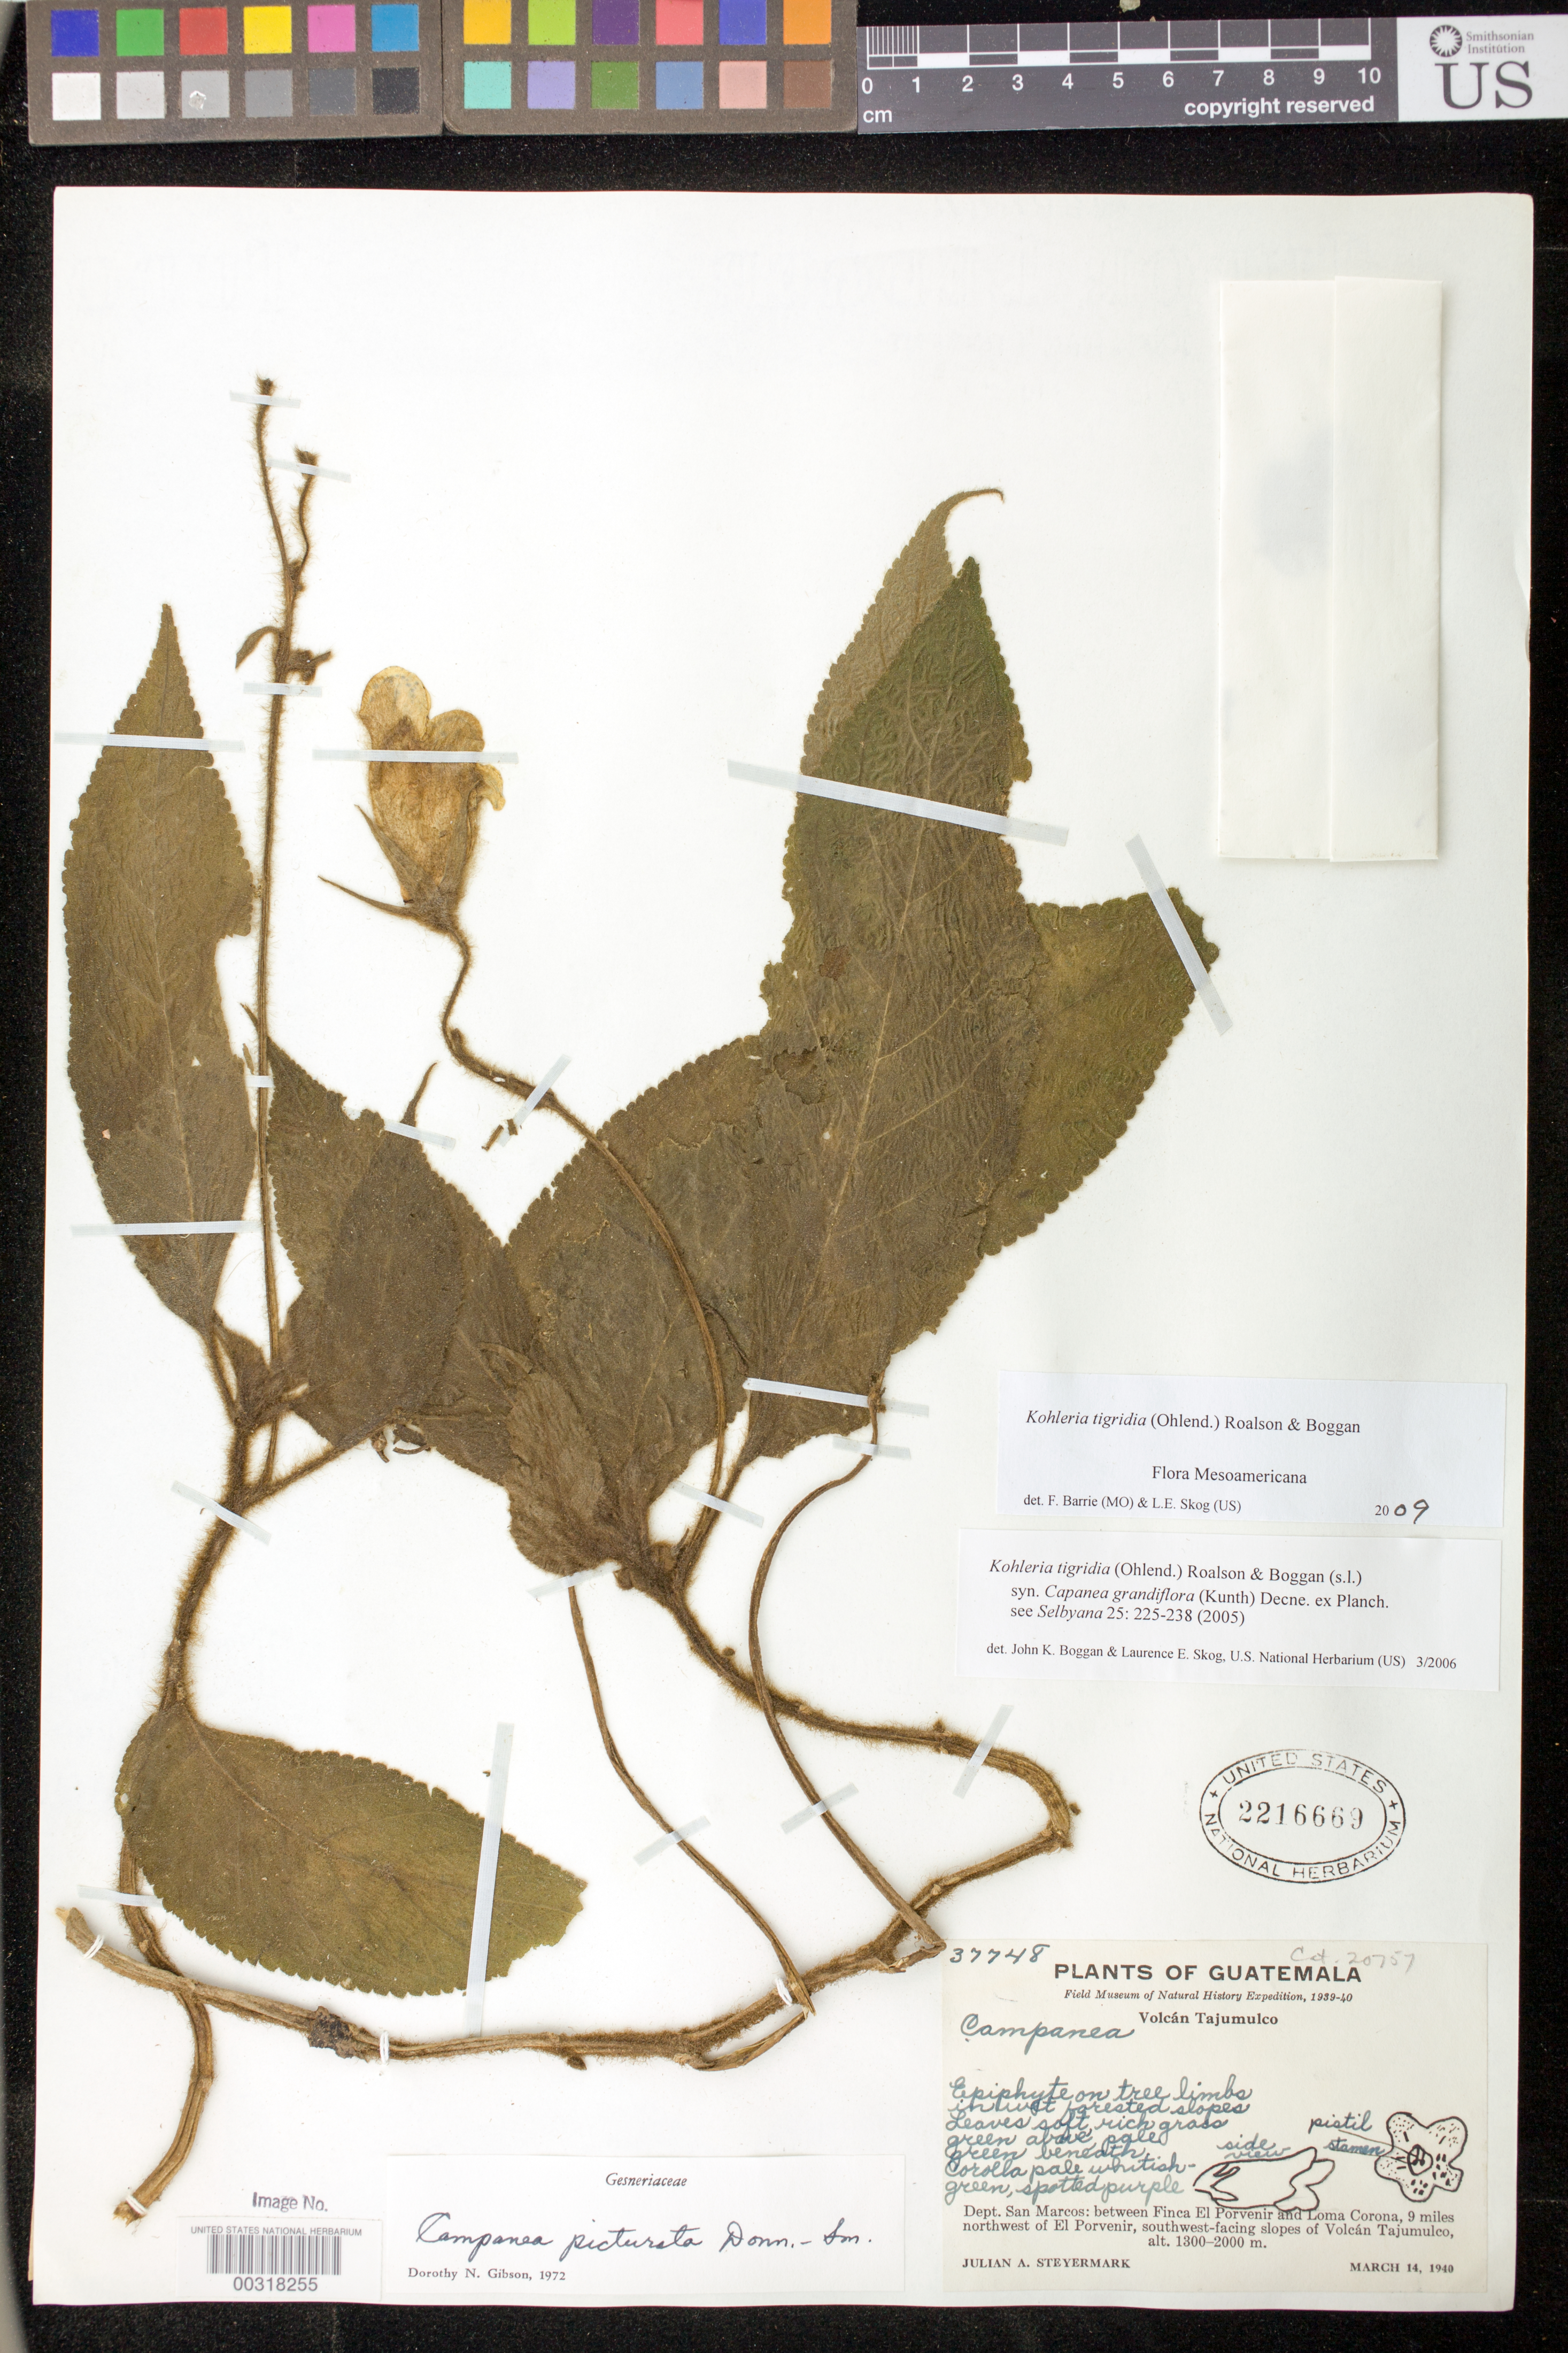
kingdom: Plantae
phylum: Tracheophyta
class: Magnoliopsida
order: Lamiales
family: Gesneriaceae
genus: Kohleria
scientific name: Kohleria tigridia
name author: (Ohlend.) Roalson & Boggan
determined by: Boggan, J. K.; Skog, L. E.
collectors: J. Steyermark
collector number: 37748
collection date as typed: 14 Mar 1940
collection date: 1940-03-14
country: Guatemala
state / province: San Marcos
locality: Between Finca El Porvenir and Loma Corona, 9 mi NW of El Porvenir, SW-facing slopes of Volcan Tajumulco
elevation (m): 1300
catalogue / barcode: US 2216669